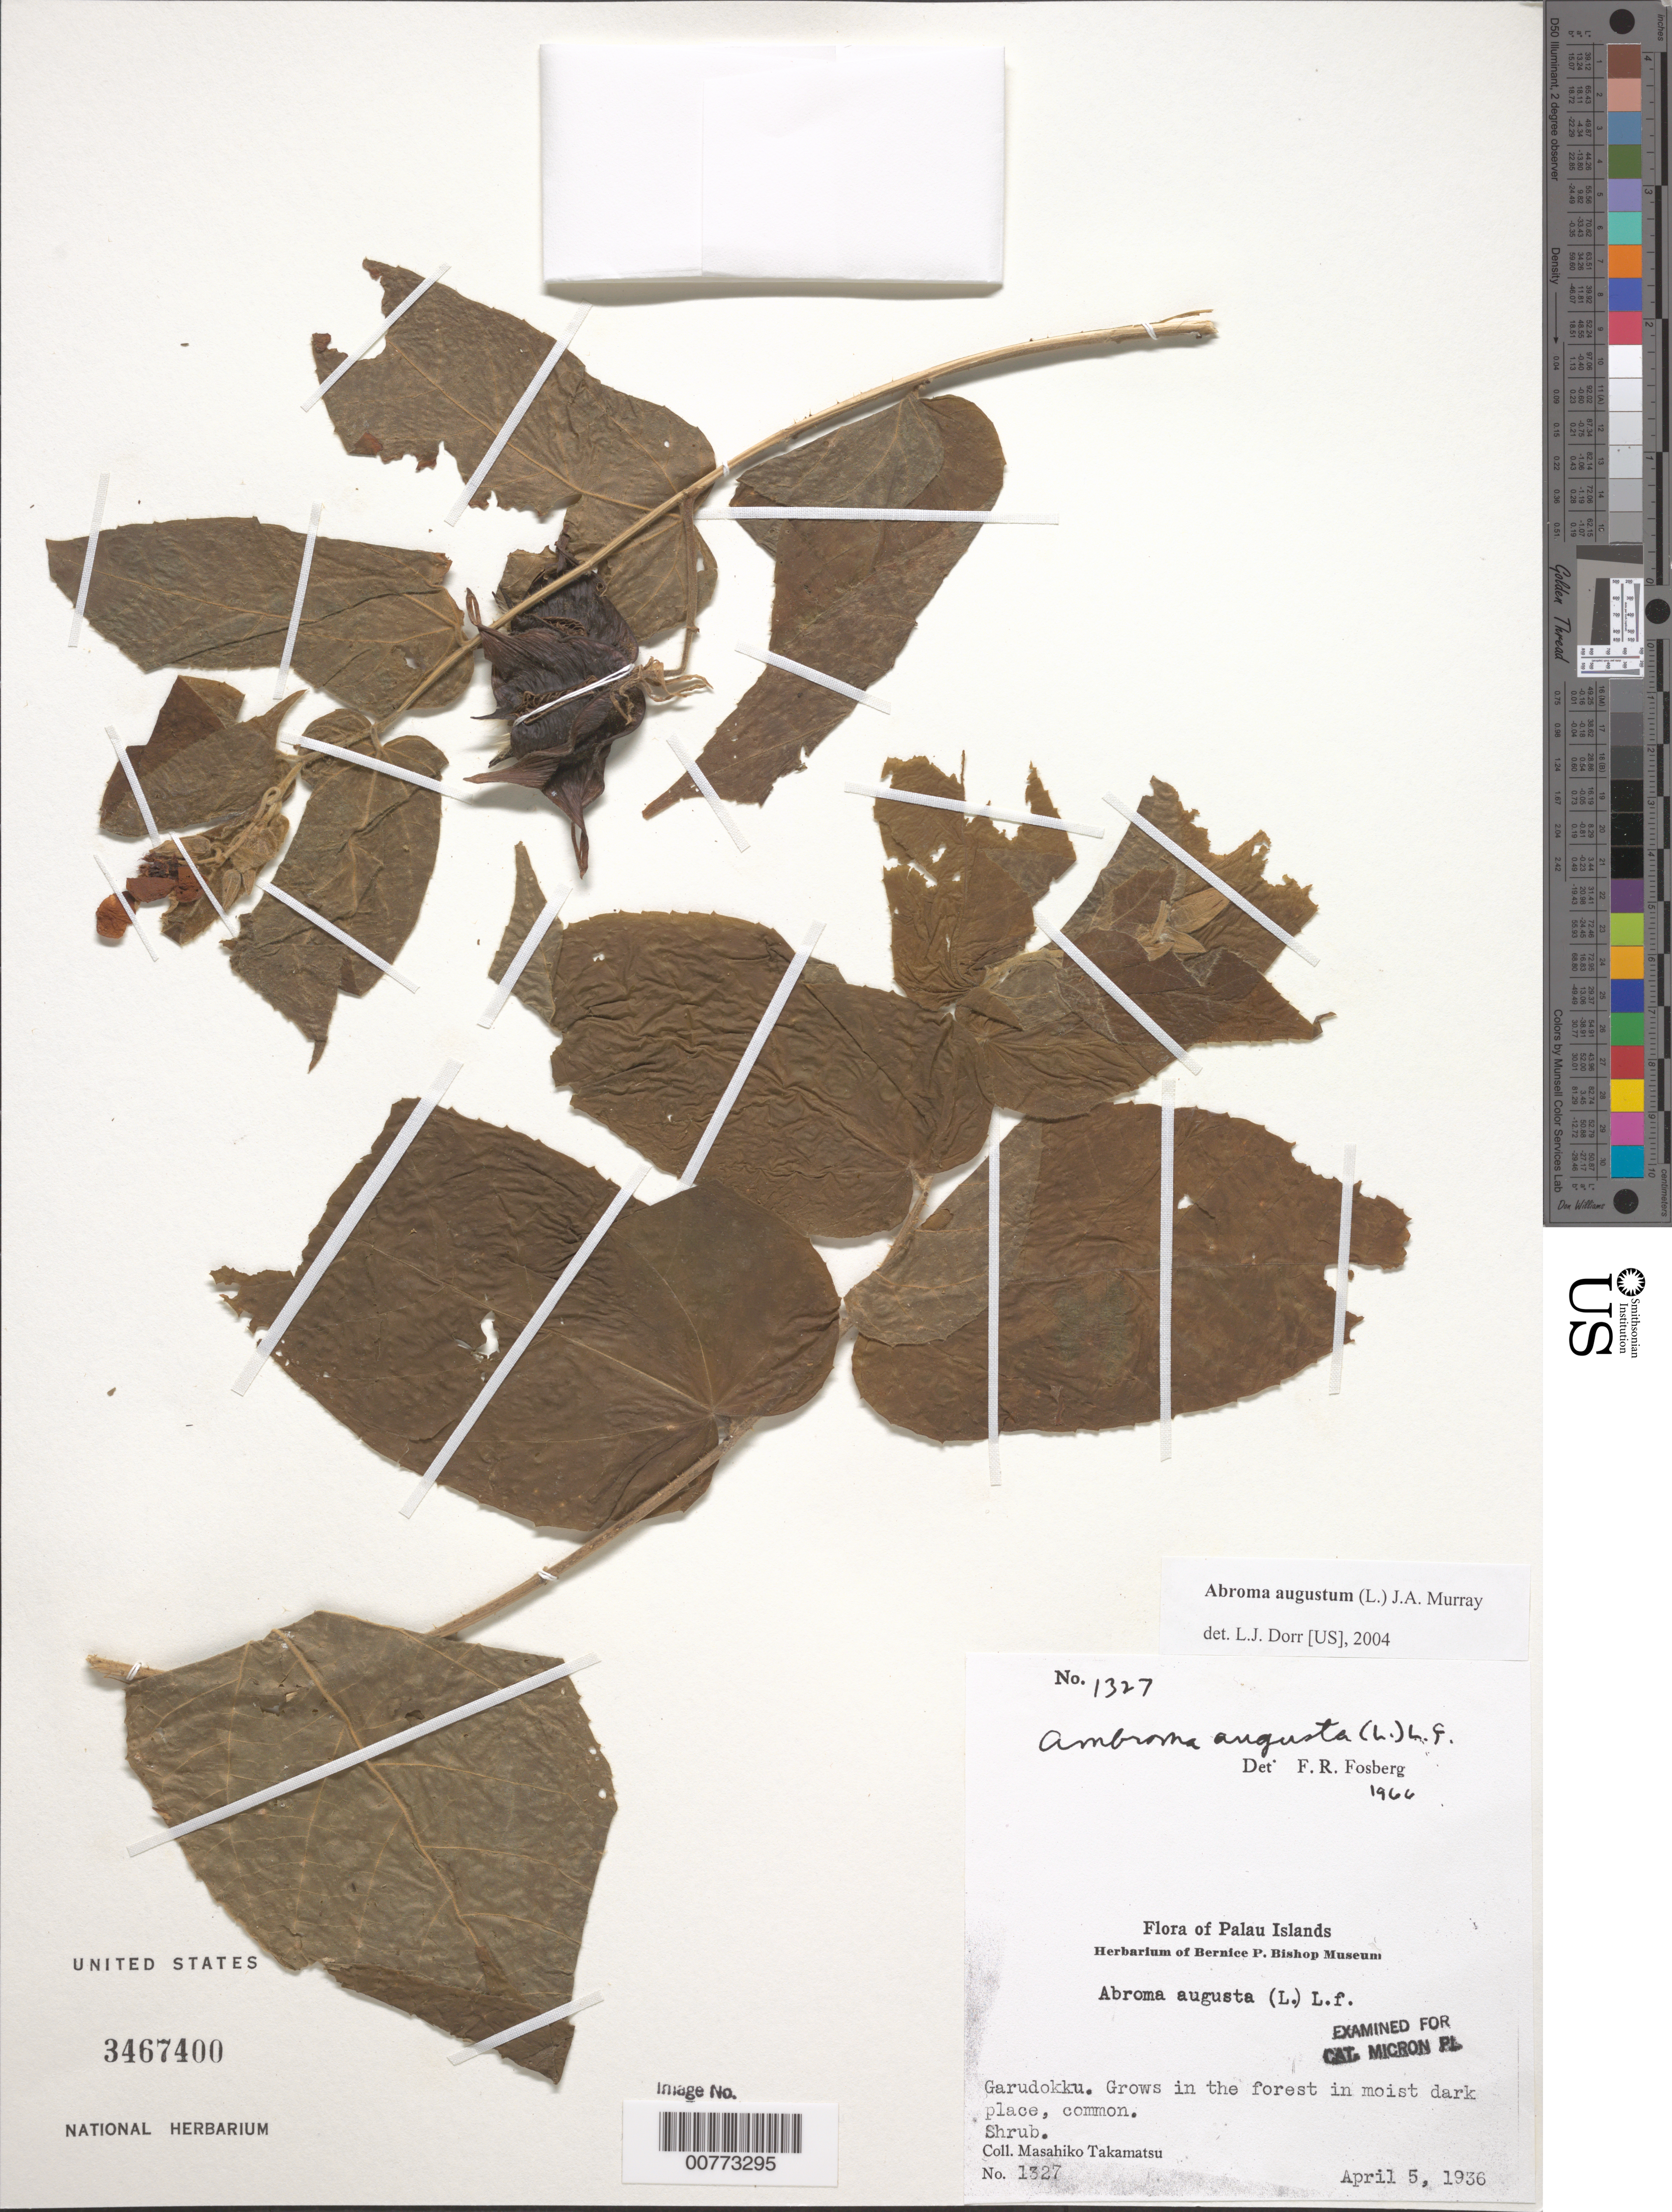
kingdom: Plantae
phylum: Tracheophyta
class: Magnoliopsida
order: Malvales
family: Malvaceae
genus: Abroma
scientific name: Abroma augusta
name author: (L.) L. f.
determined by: Dorr, L. J., (BOT), Smithsonian Institution - National Museum of Natural History (UNITED STATES)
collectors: M. Takamatsu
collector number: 1327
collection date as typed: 05 Apr 1936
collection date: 1936-04-05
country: Palau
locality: Garudokku.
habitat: Forest in moist dark place.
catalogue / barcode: US 3467400